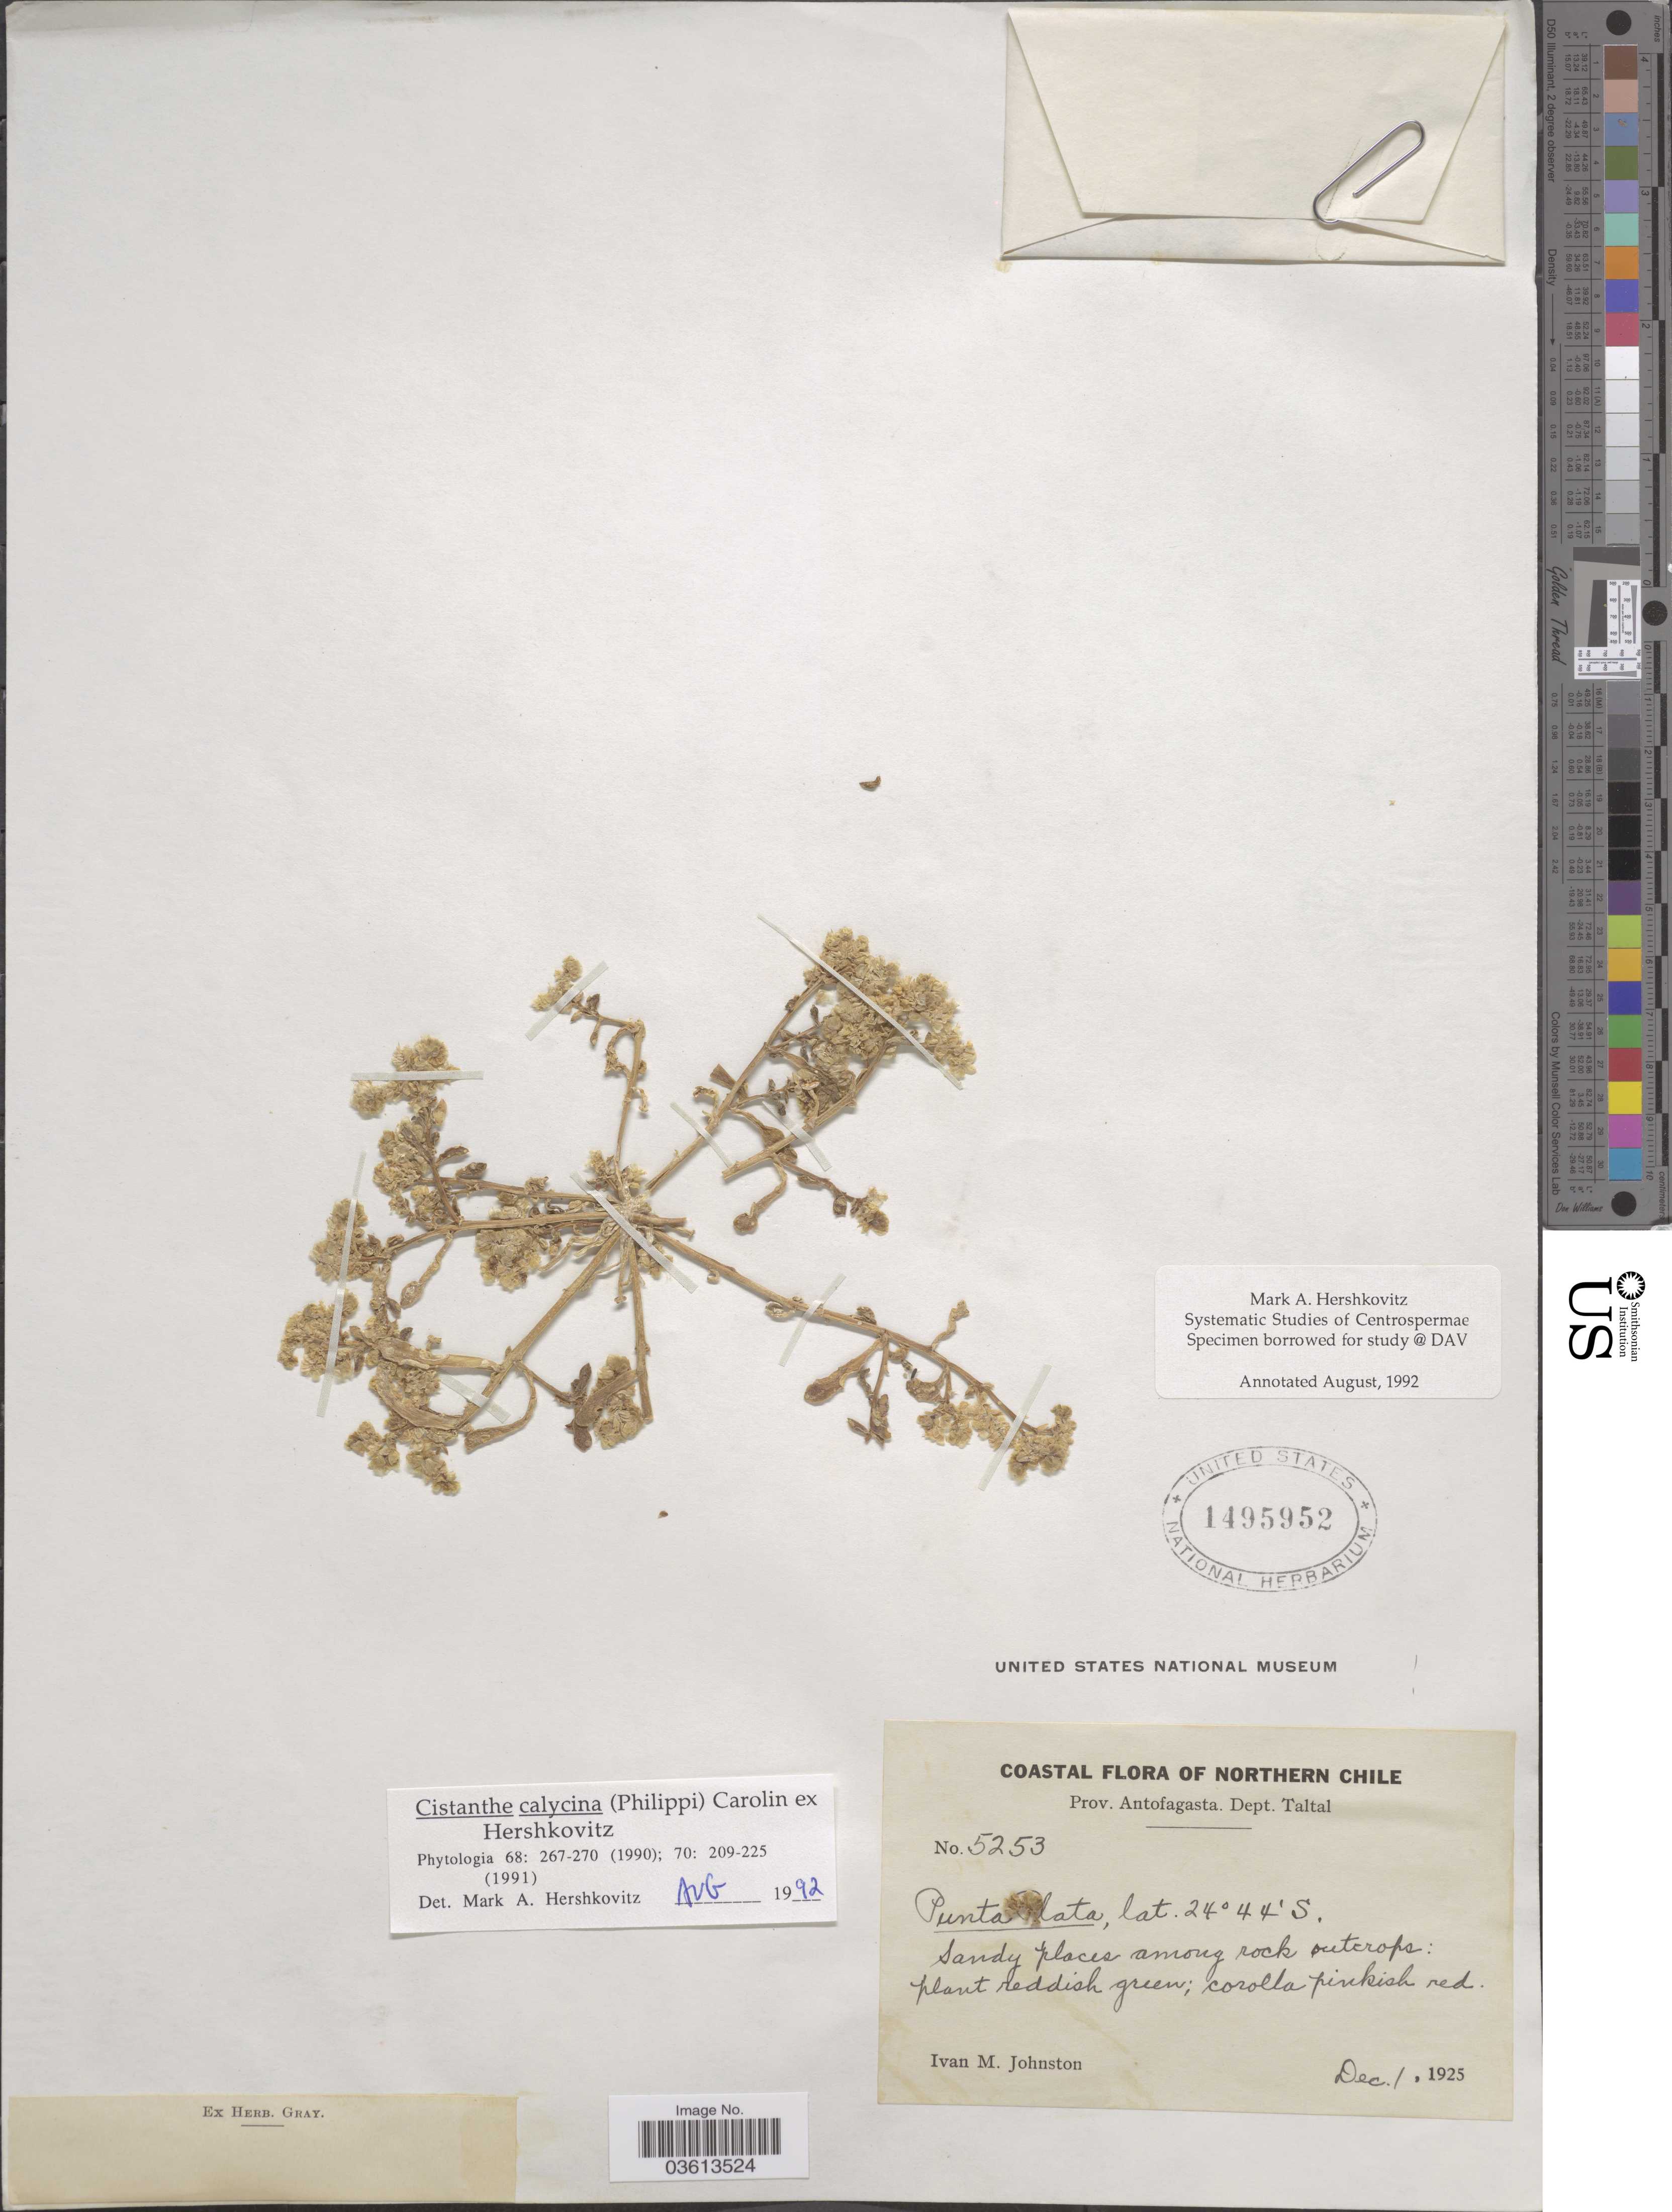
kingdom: Plantae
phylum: Tracheophyta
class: Magnoliopsida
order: Caryophyllales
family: Montiaceae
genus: Philippiamra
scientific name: Philippiamra calycina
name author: (Phil.) Hershk.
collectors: I.M. Johnston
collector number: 5253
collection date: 1925-12-01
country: Chile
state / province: Antofagasta (II)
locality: Coastal Northern Chile. Prov. Antofagasta. Dept. Taltal. Punta Plata.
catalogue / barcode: US 1495952